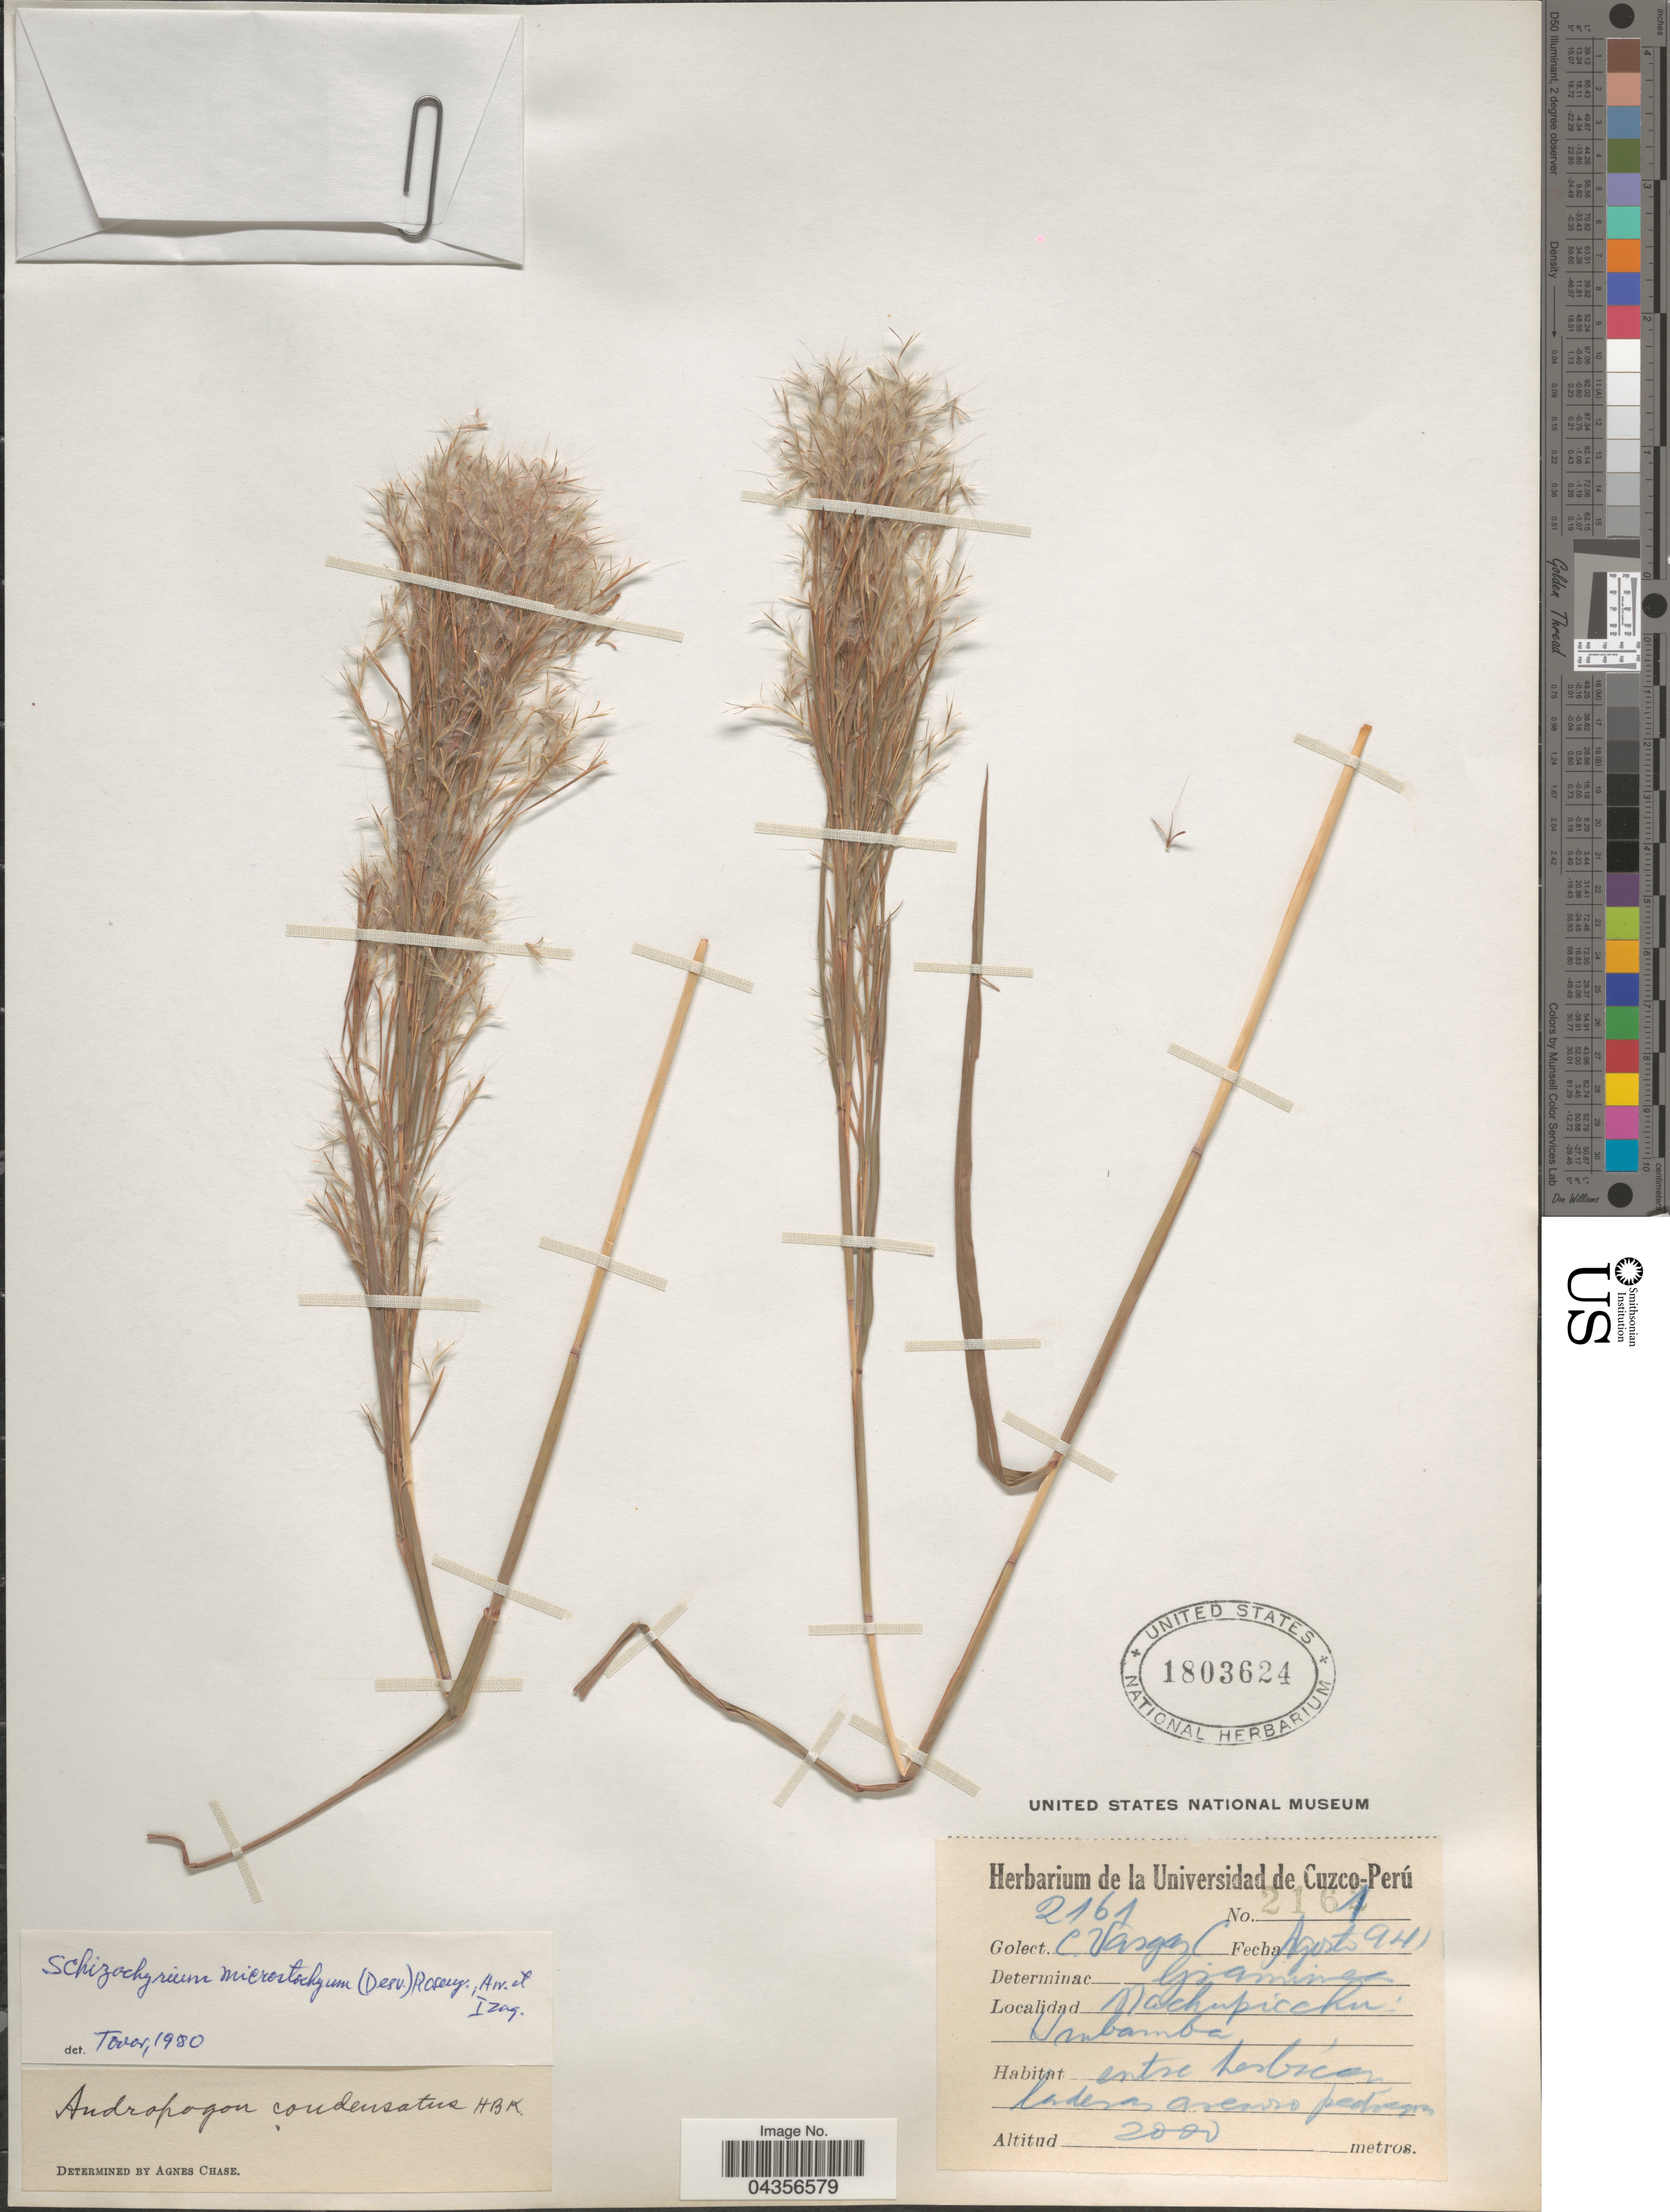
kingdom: Plantae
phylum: Tracheophyta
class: Liliopsida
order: Poales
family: Poaceae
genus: Schizachyrium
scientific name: Schizachyrium microstachyum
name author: (Desv. ex Ham.) Roseng. et al.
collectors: C. Vargas Calderón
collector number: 2161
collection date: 1941-08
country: Peru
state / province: Cusco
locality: Machupicchu - Urubamba.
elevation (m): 2000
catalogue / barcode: US 1803624